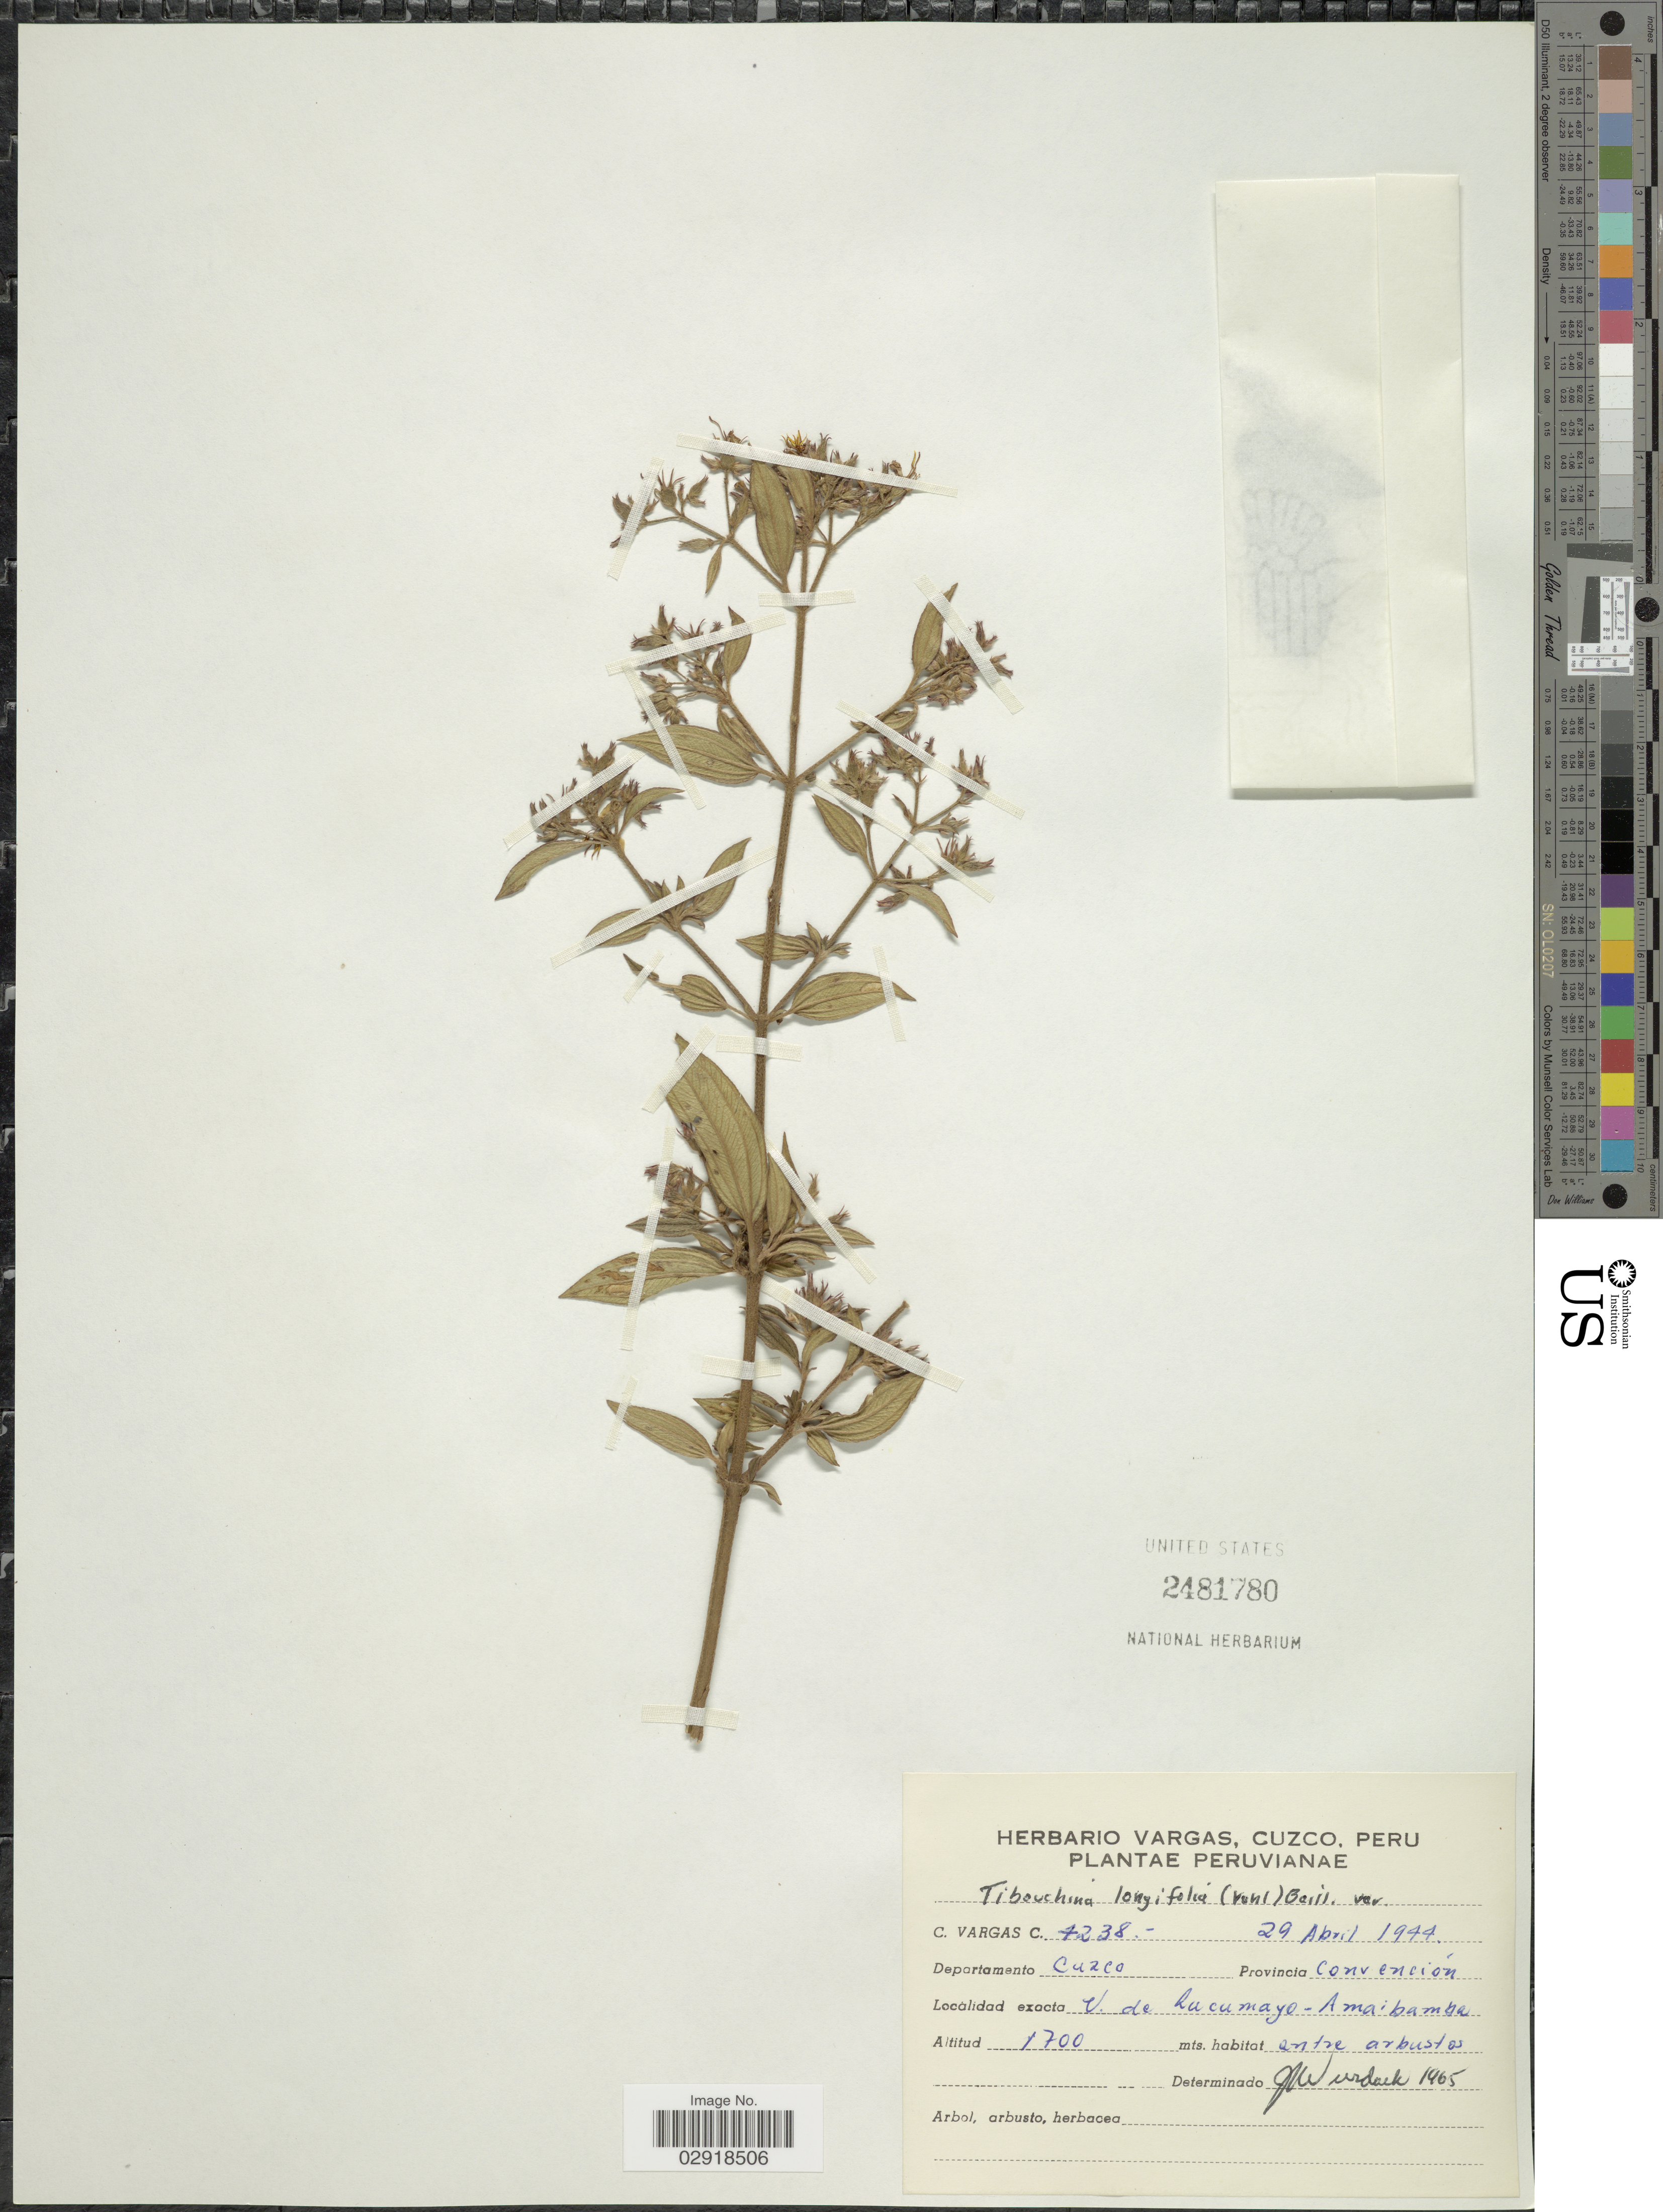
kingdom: Plantae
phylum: Tracheophyta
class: Magnoliopsida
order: Myrtales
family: Melastomataceae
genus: Chaetogastra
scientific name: Chaetogastra longifolia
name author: (Vahl) DC.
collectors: C. Vargas Calderón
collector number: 1238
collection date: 1944-04-29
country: Peru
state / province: Cusco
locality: Departamento Cuzco, Provincia Convención, E. de Hucumayo - Amaibamba.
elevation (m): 1700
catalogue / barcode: US 2481780